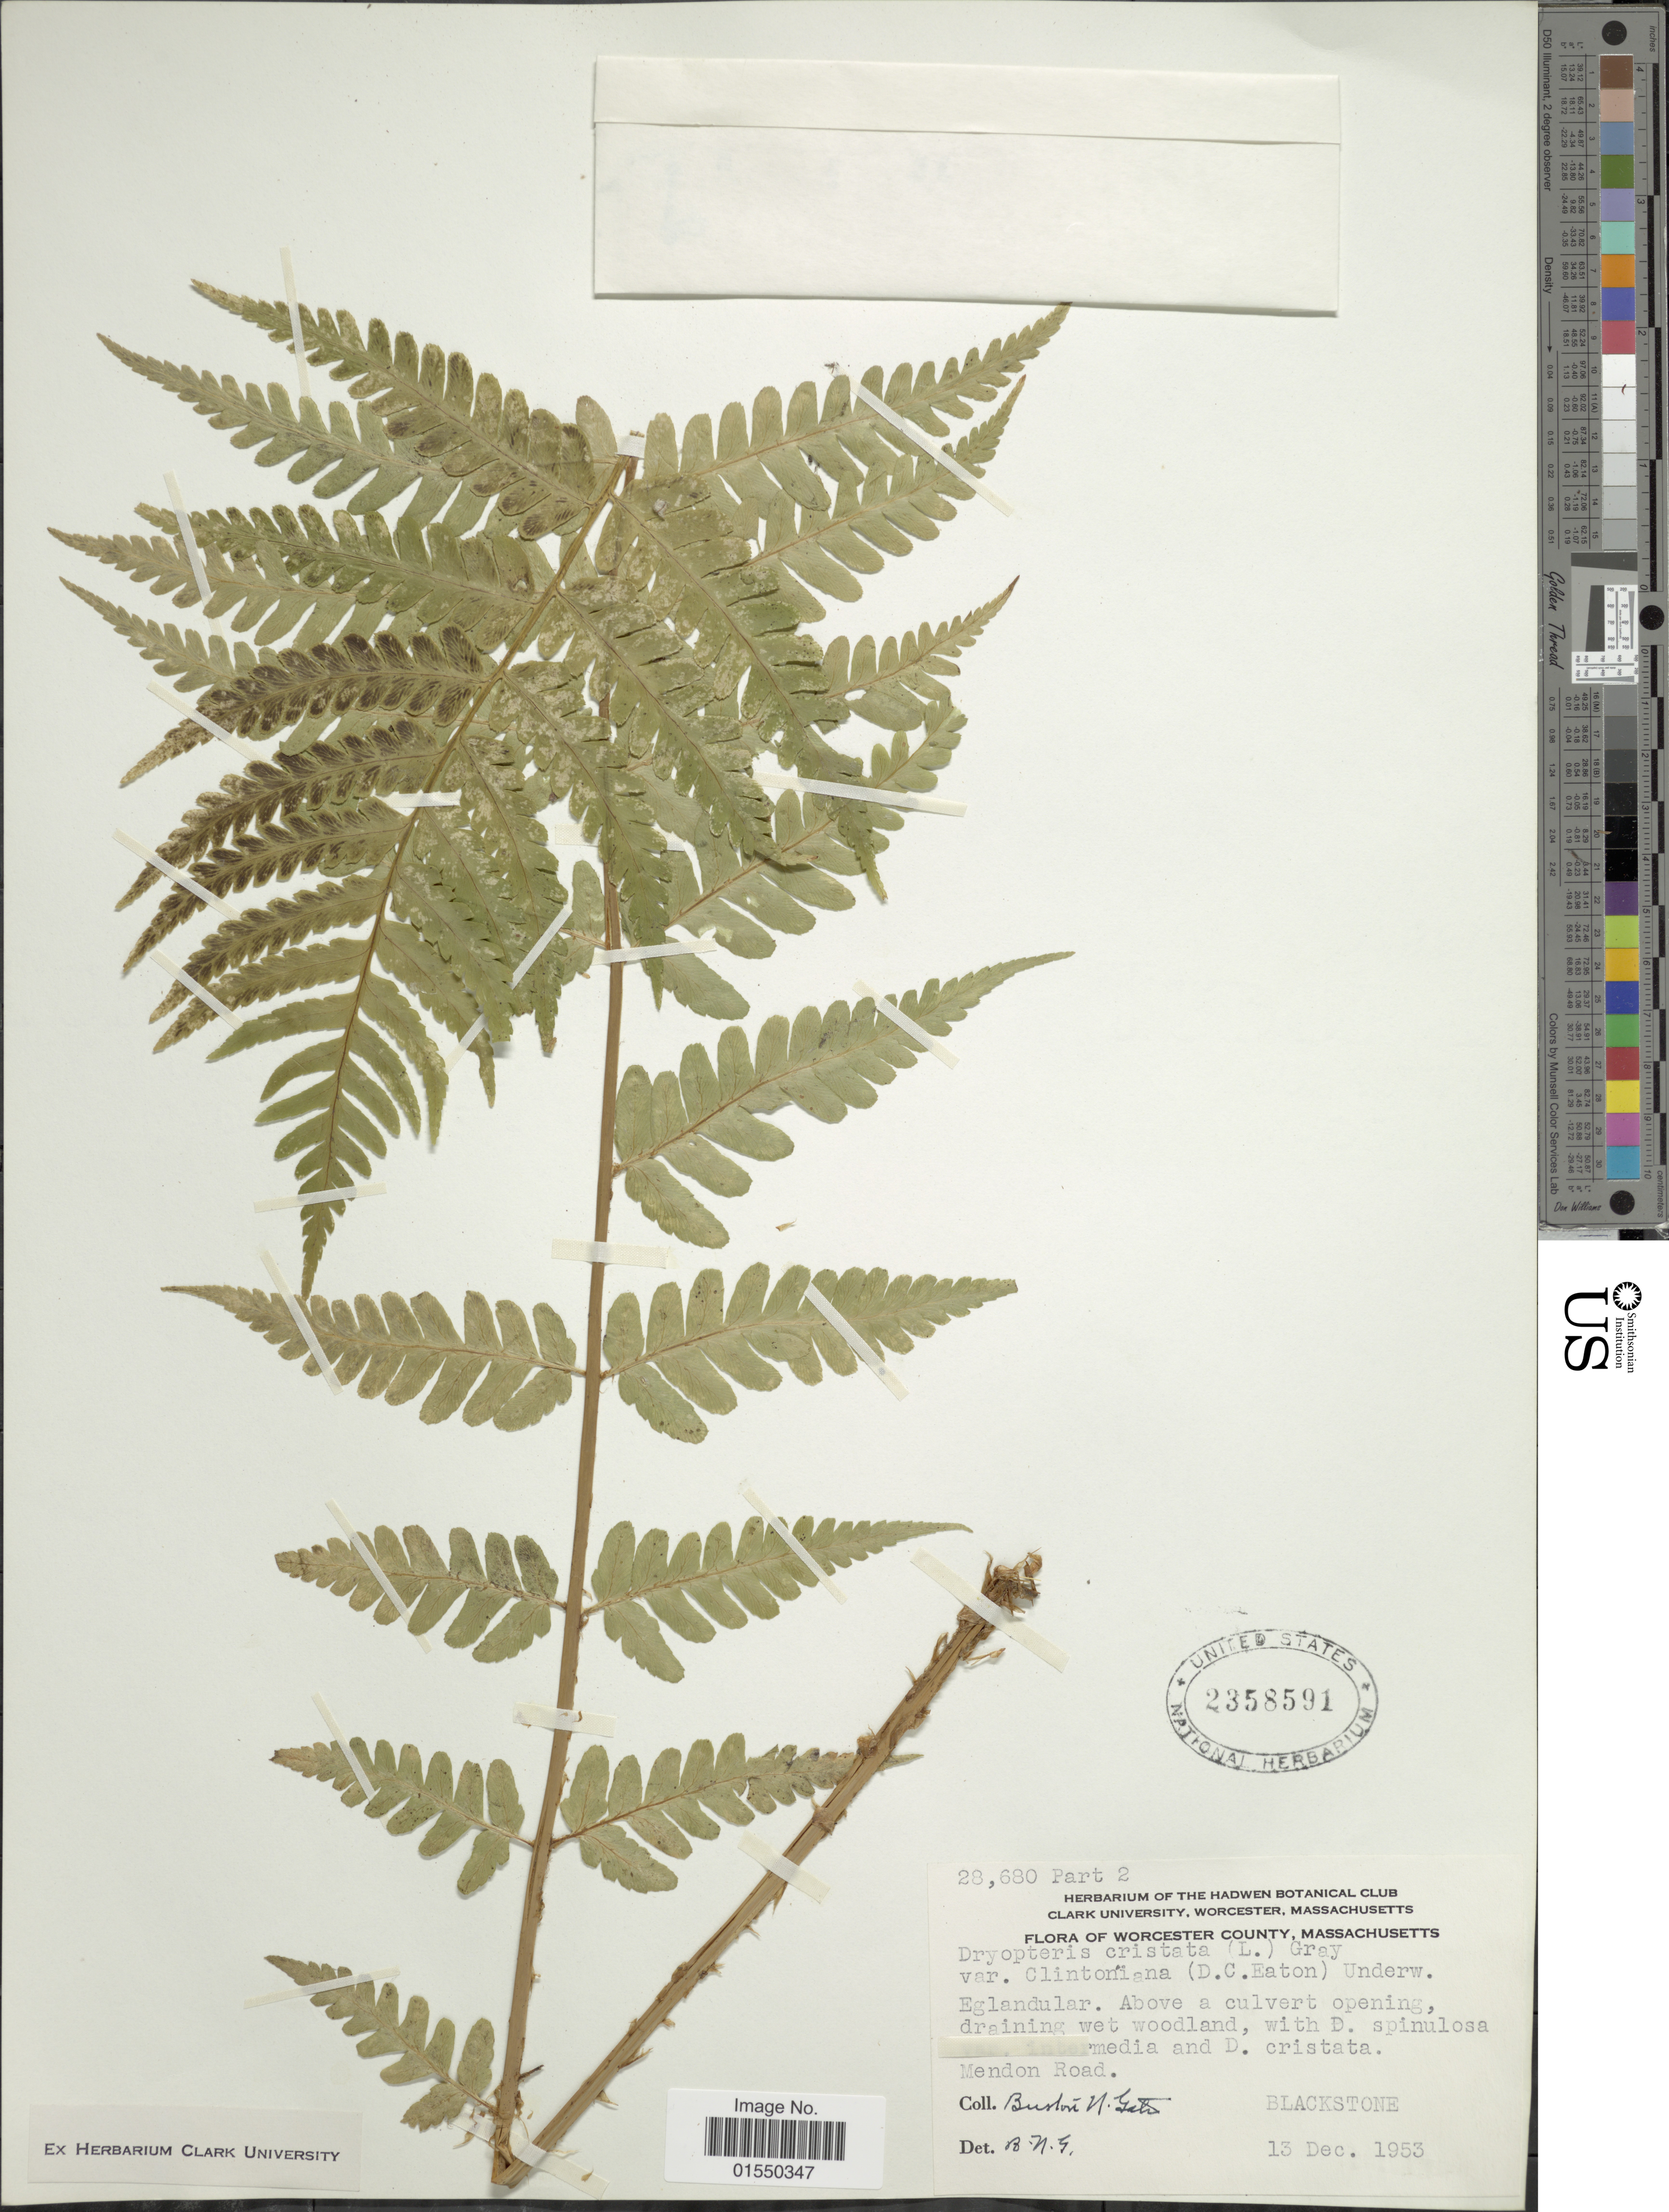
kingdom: Plantae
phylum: Tracheophyta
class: Polypodiopsida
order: Polypodiales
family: Dryopteridaceae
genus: Dryopteris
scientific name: Dryopteris clintoniana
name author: (D.C. Eaton) Dowell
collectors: B. N. Gates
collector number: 28680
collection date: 1953-12-13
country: United States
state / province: Massachusetts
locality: Worcester County, Massachusetts, Mendon Road, Blackstone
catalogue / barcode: US 2358591